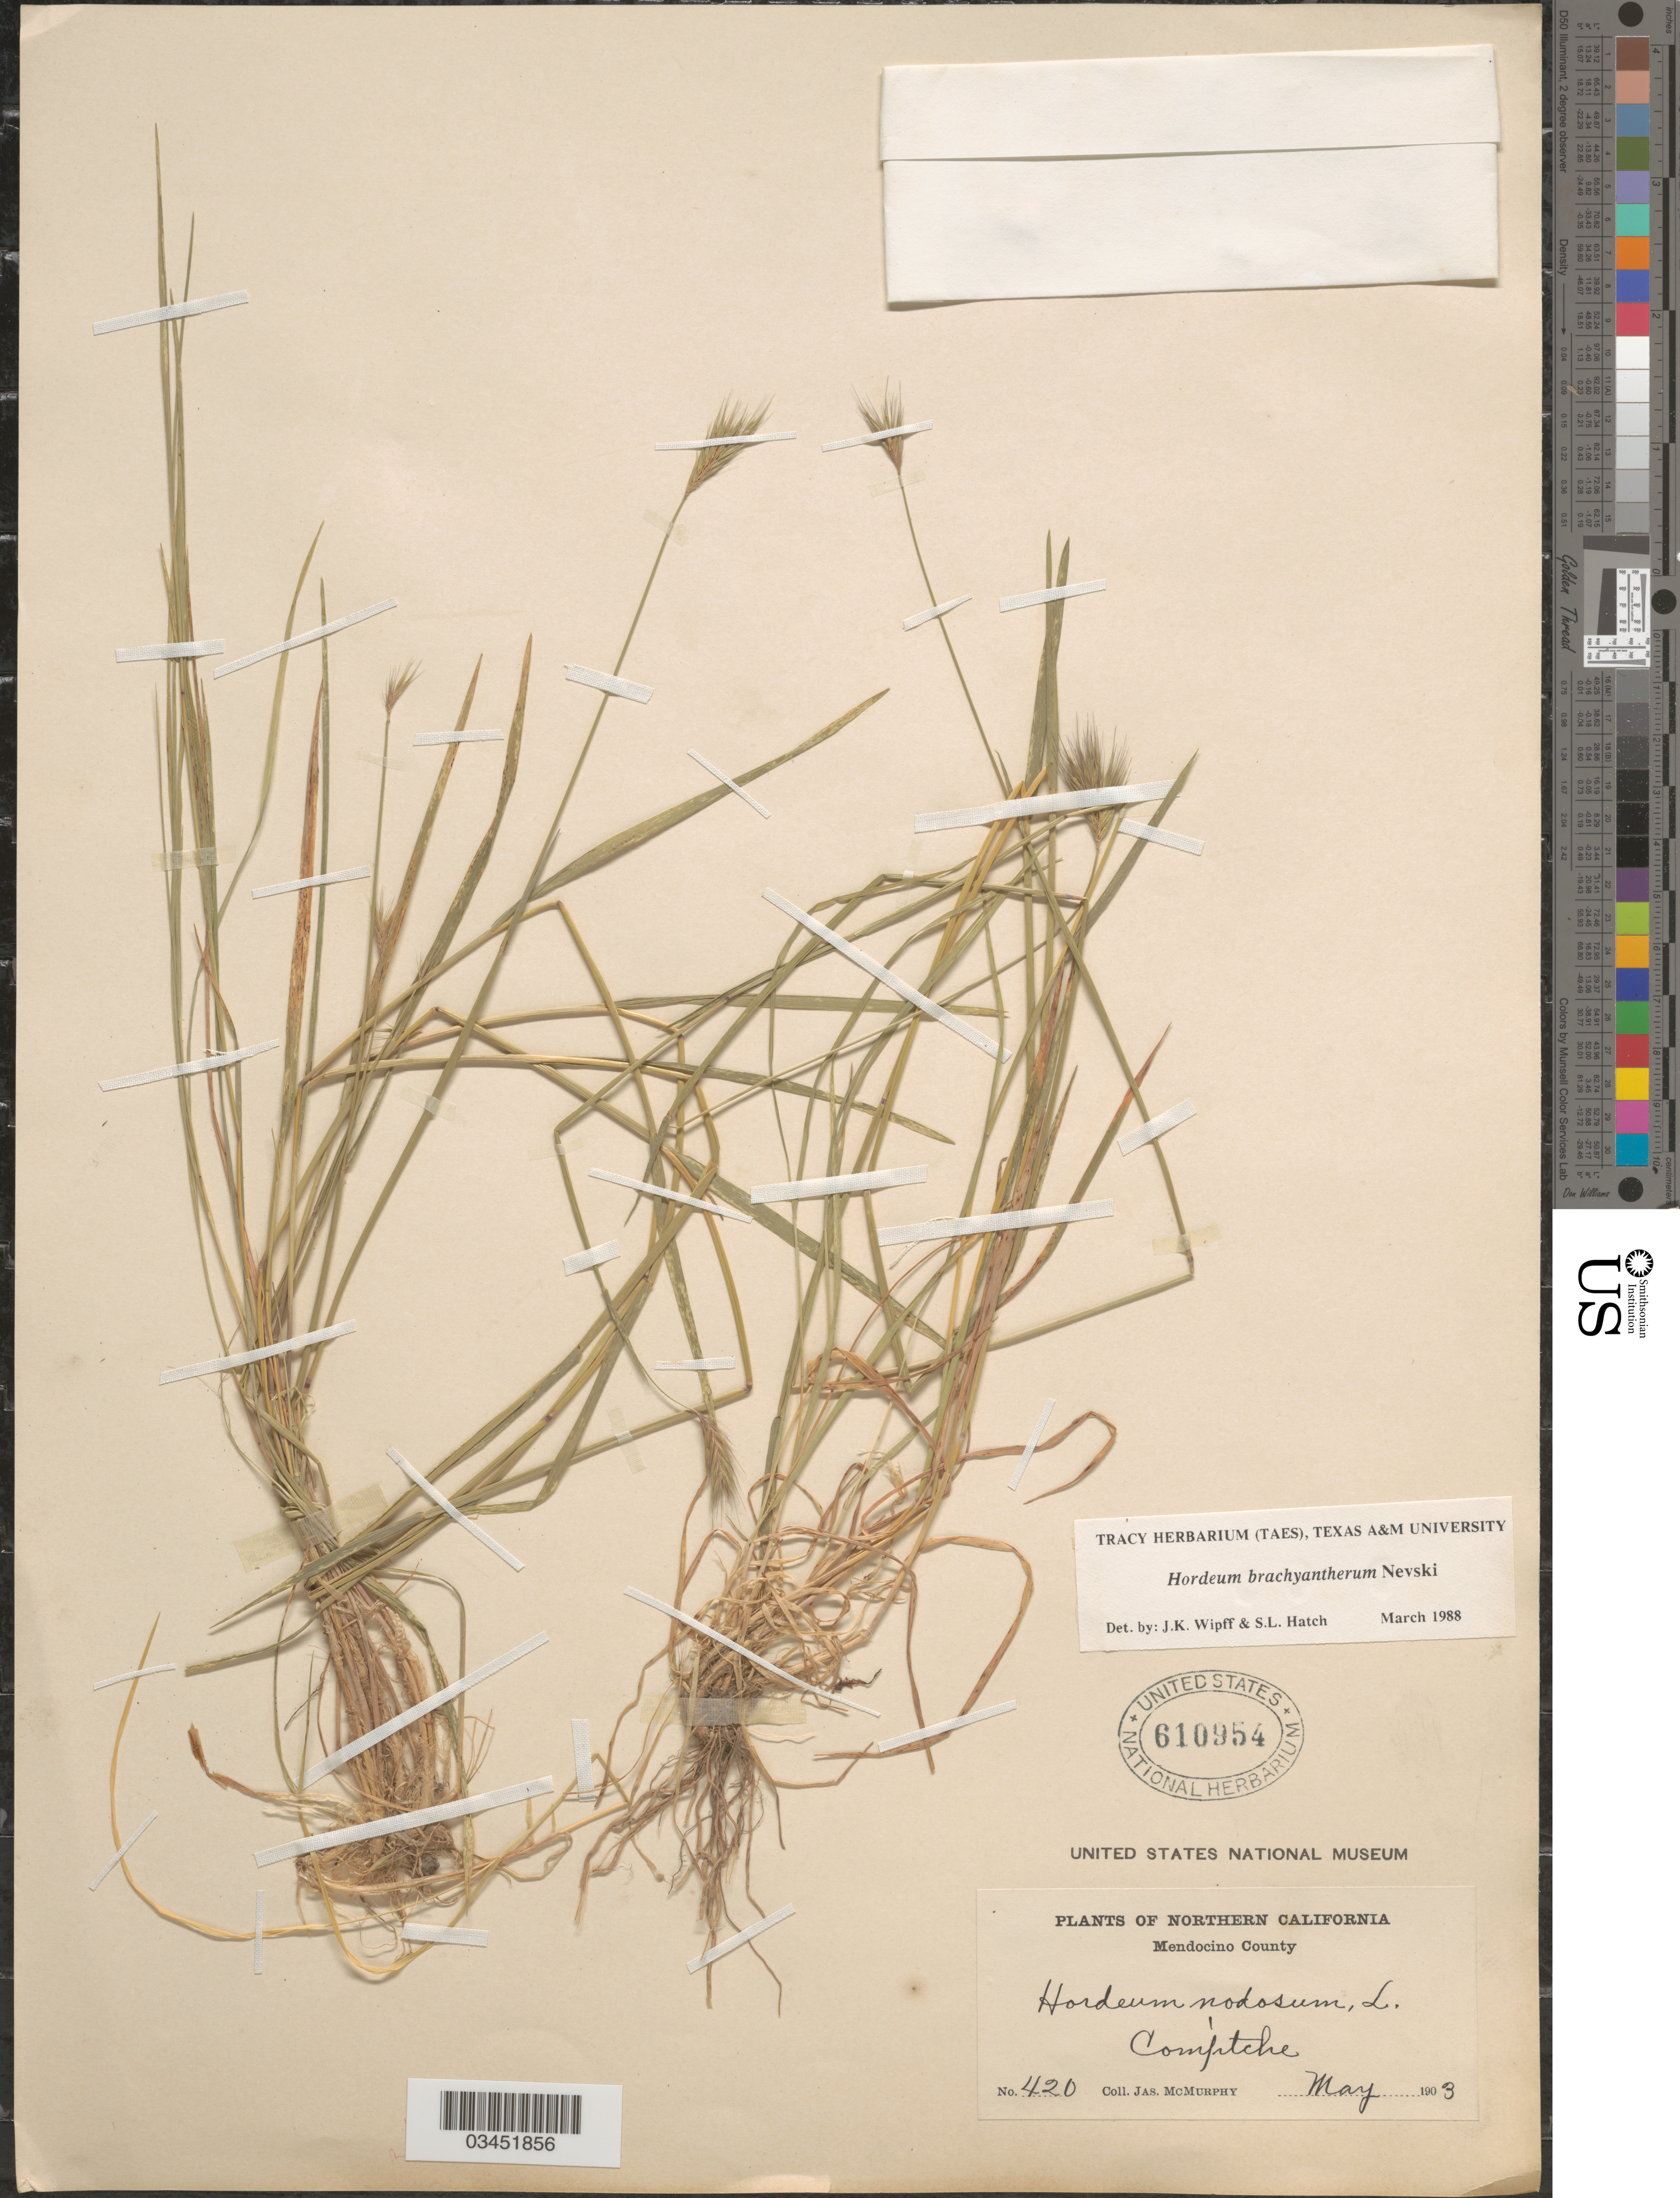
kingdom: Plantae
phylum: Tracheophyta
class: Liliopsida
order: Poales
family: Poaceae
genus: Hordeum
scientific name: Hordeum brachyantherum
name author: Nevski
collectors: J. McMurphy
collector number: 420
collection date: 1903-05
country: United States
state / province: California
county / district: Mendocino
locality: Northern California. Mendocino County. Comptche.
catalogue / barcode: US 610954